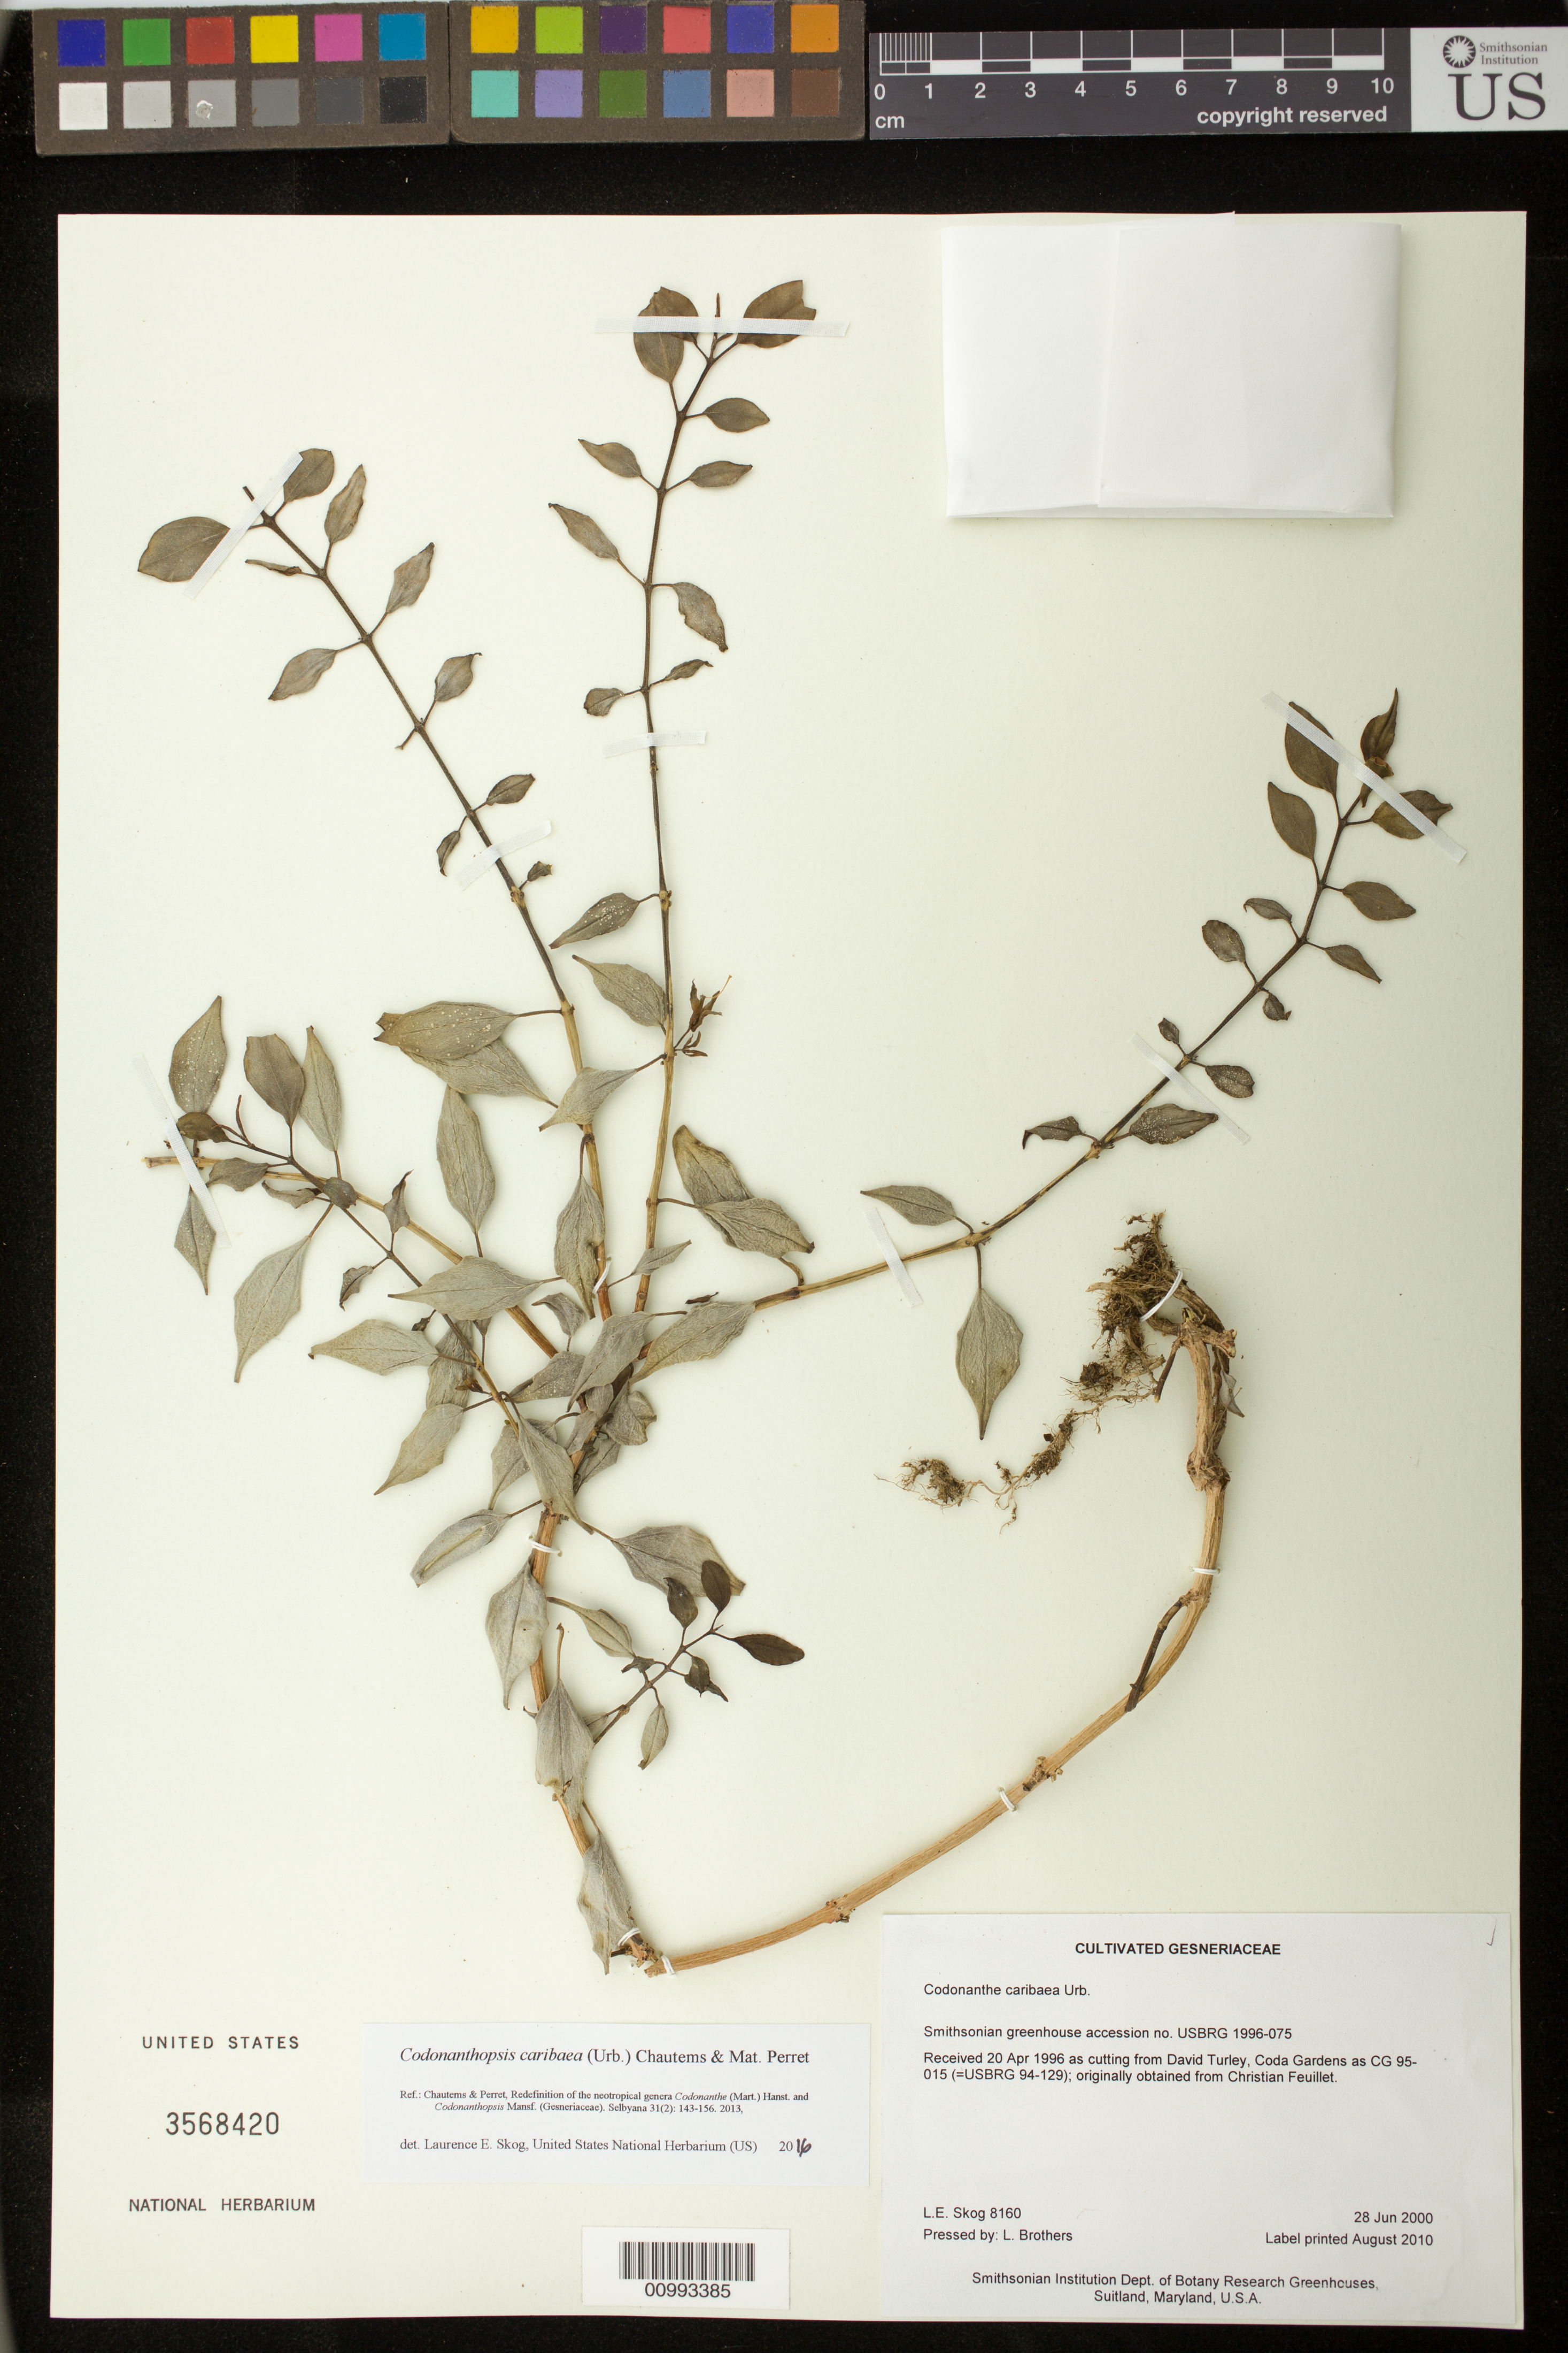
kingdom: Plantae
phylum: Tracheophyta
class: Magnoliopsida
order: Lamiales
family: Gesneriaceae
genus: Codonanthopsis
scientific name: Codonanthopsis caribaea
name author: (Urb.) Chautems & Mat.Perret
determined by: Skog, Laurence E.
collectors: L. E. Skog & L. Brothers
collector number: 8160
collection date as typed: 28 Jun 2000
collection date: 2000-06-28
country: United States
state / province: Maryland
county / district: Prince George's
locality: Smithsonian Institution Dept. of Botany Research Greenhouses, Suitland, Maryland, U.S.A.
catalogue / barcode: US 3568420